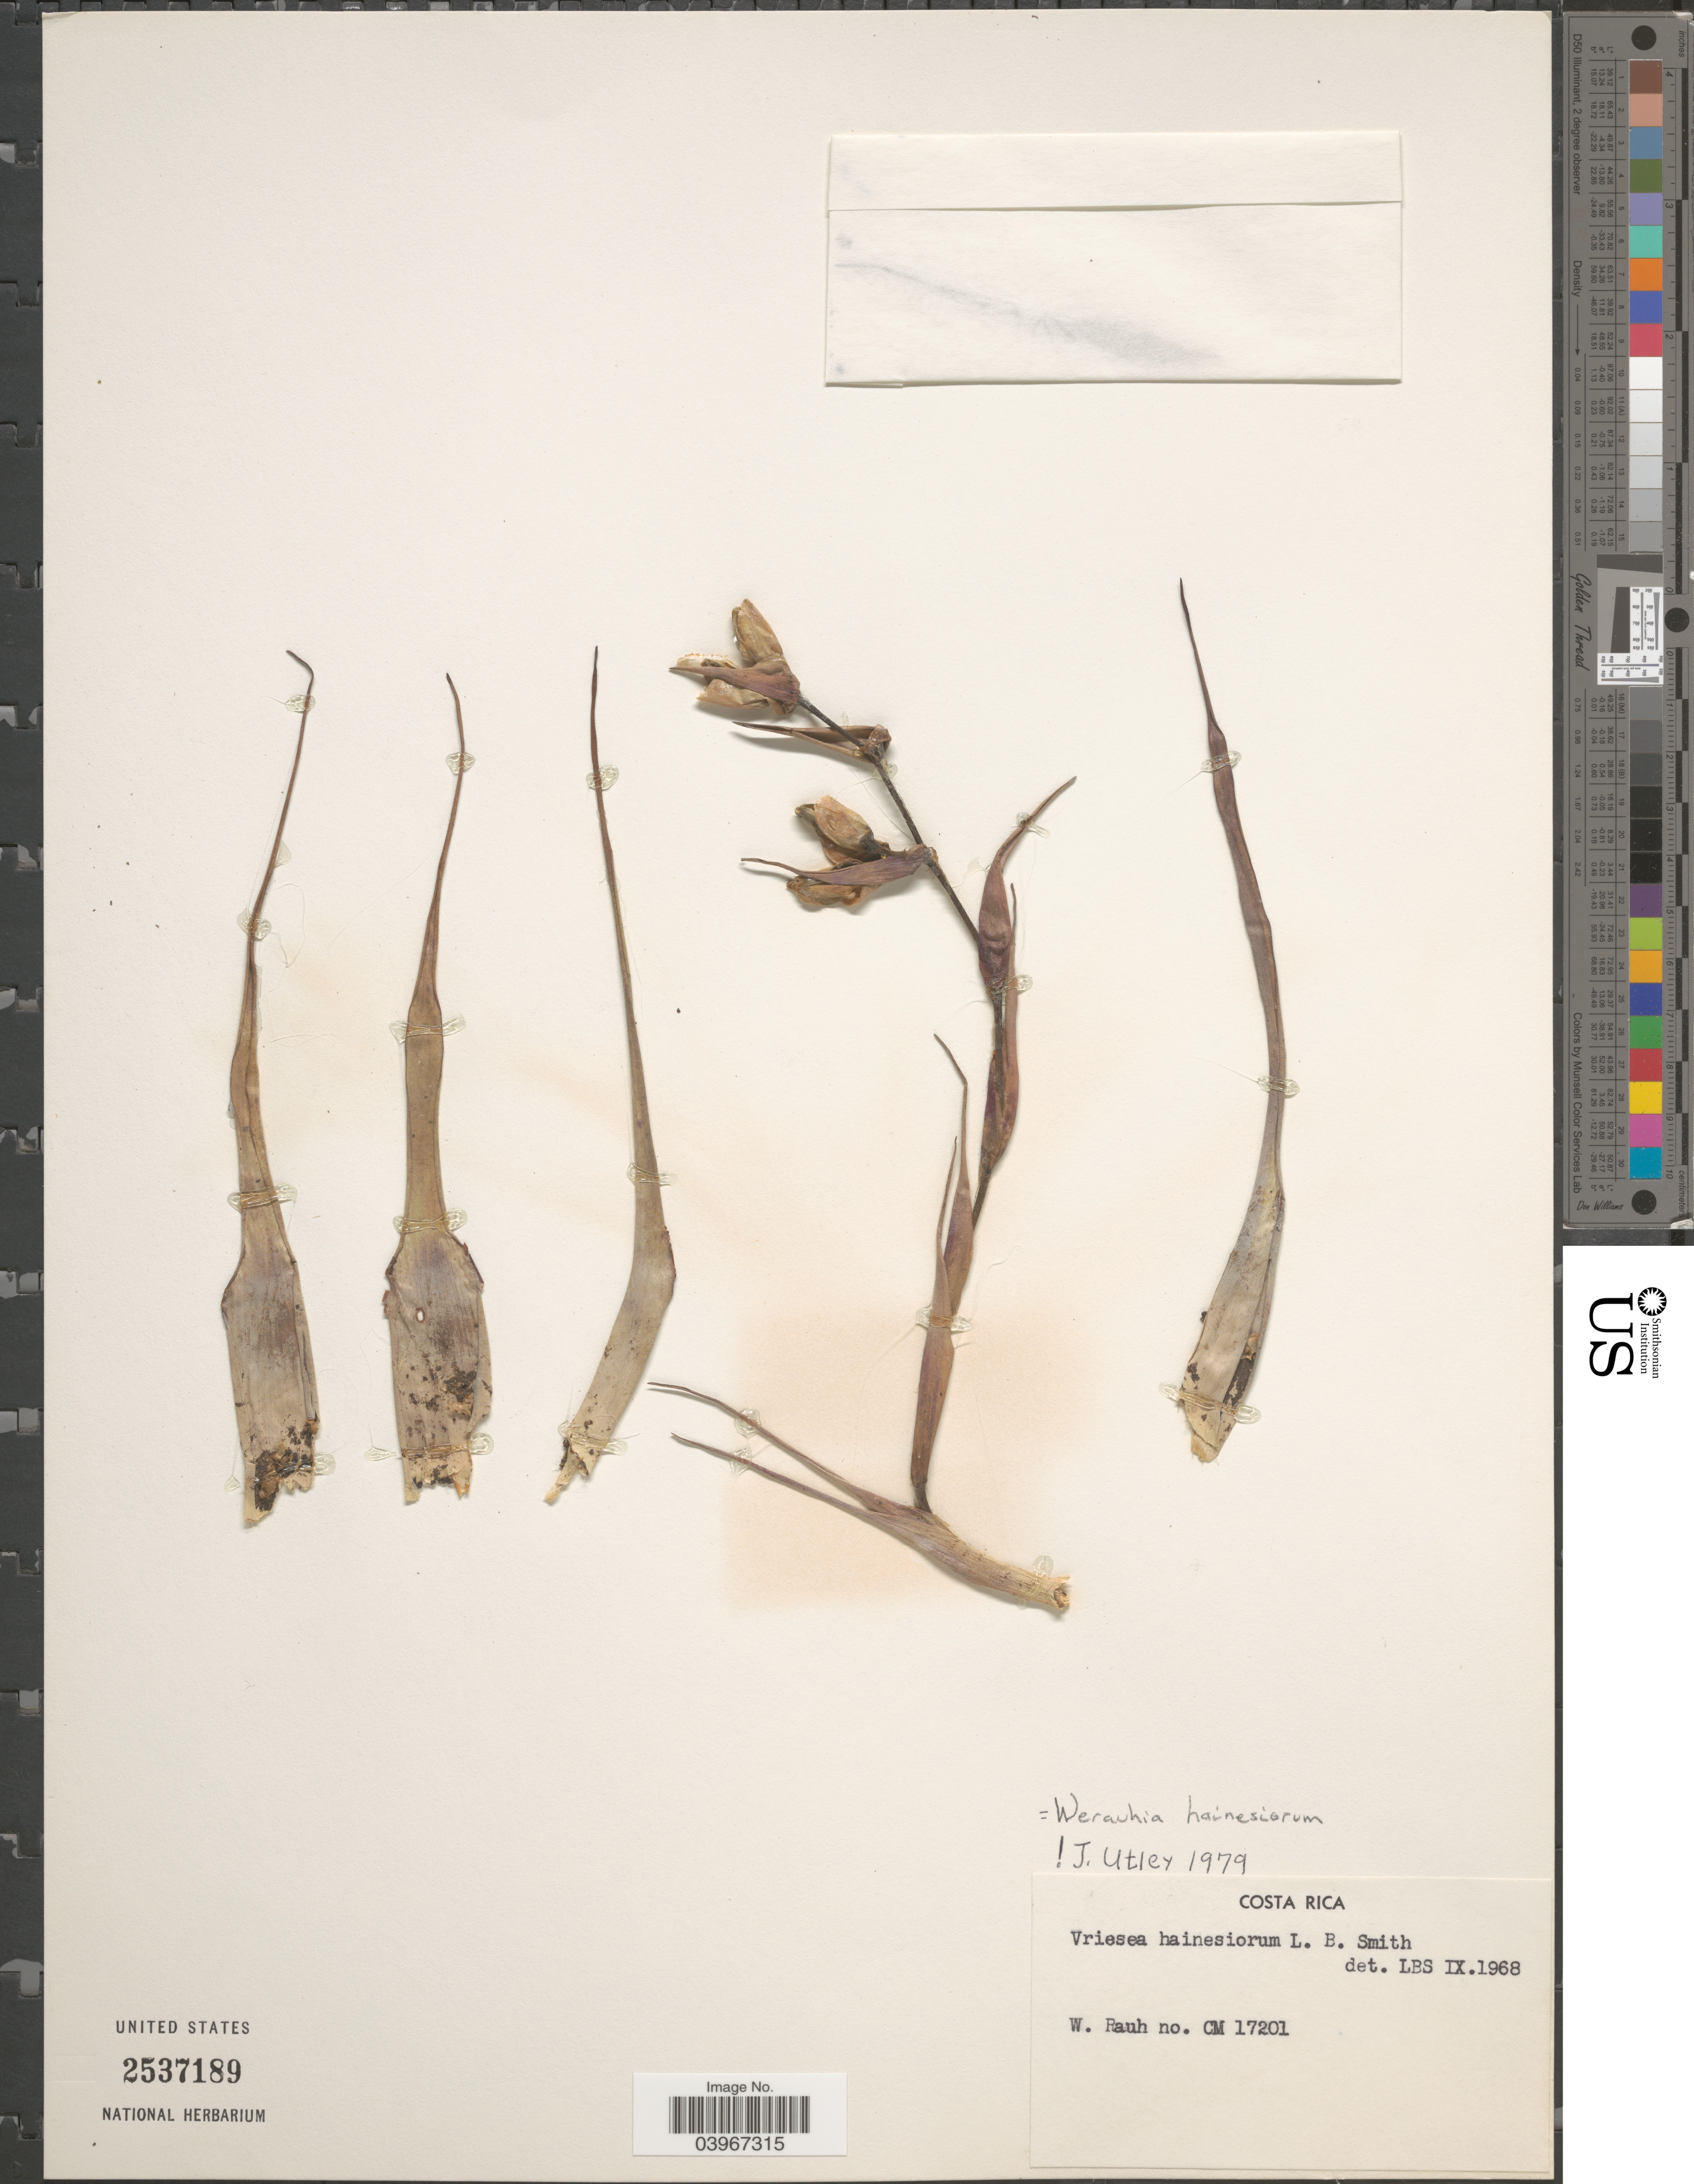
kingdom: Plantae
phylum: Tracheophyta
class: Liliopsida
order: Poales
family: Bromeliaceae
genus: Werauhia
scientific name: Werauhia hainesiorum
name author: (L.B. Sm.) J.R. Grant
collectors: W. Rauh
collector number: CM 17201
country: Costa Rica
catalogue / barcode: US 2537189